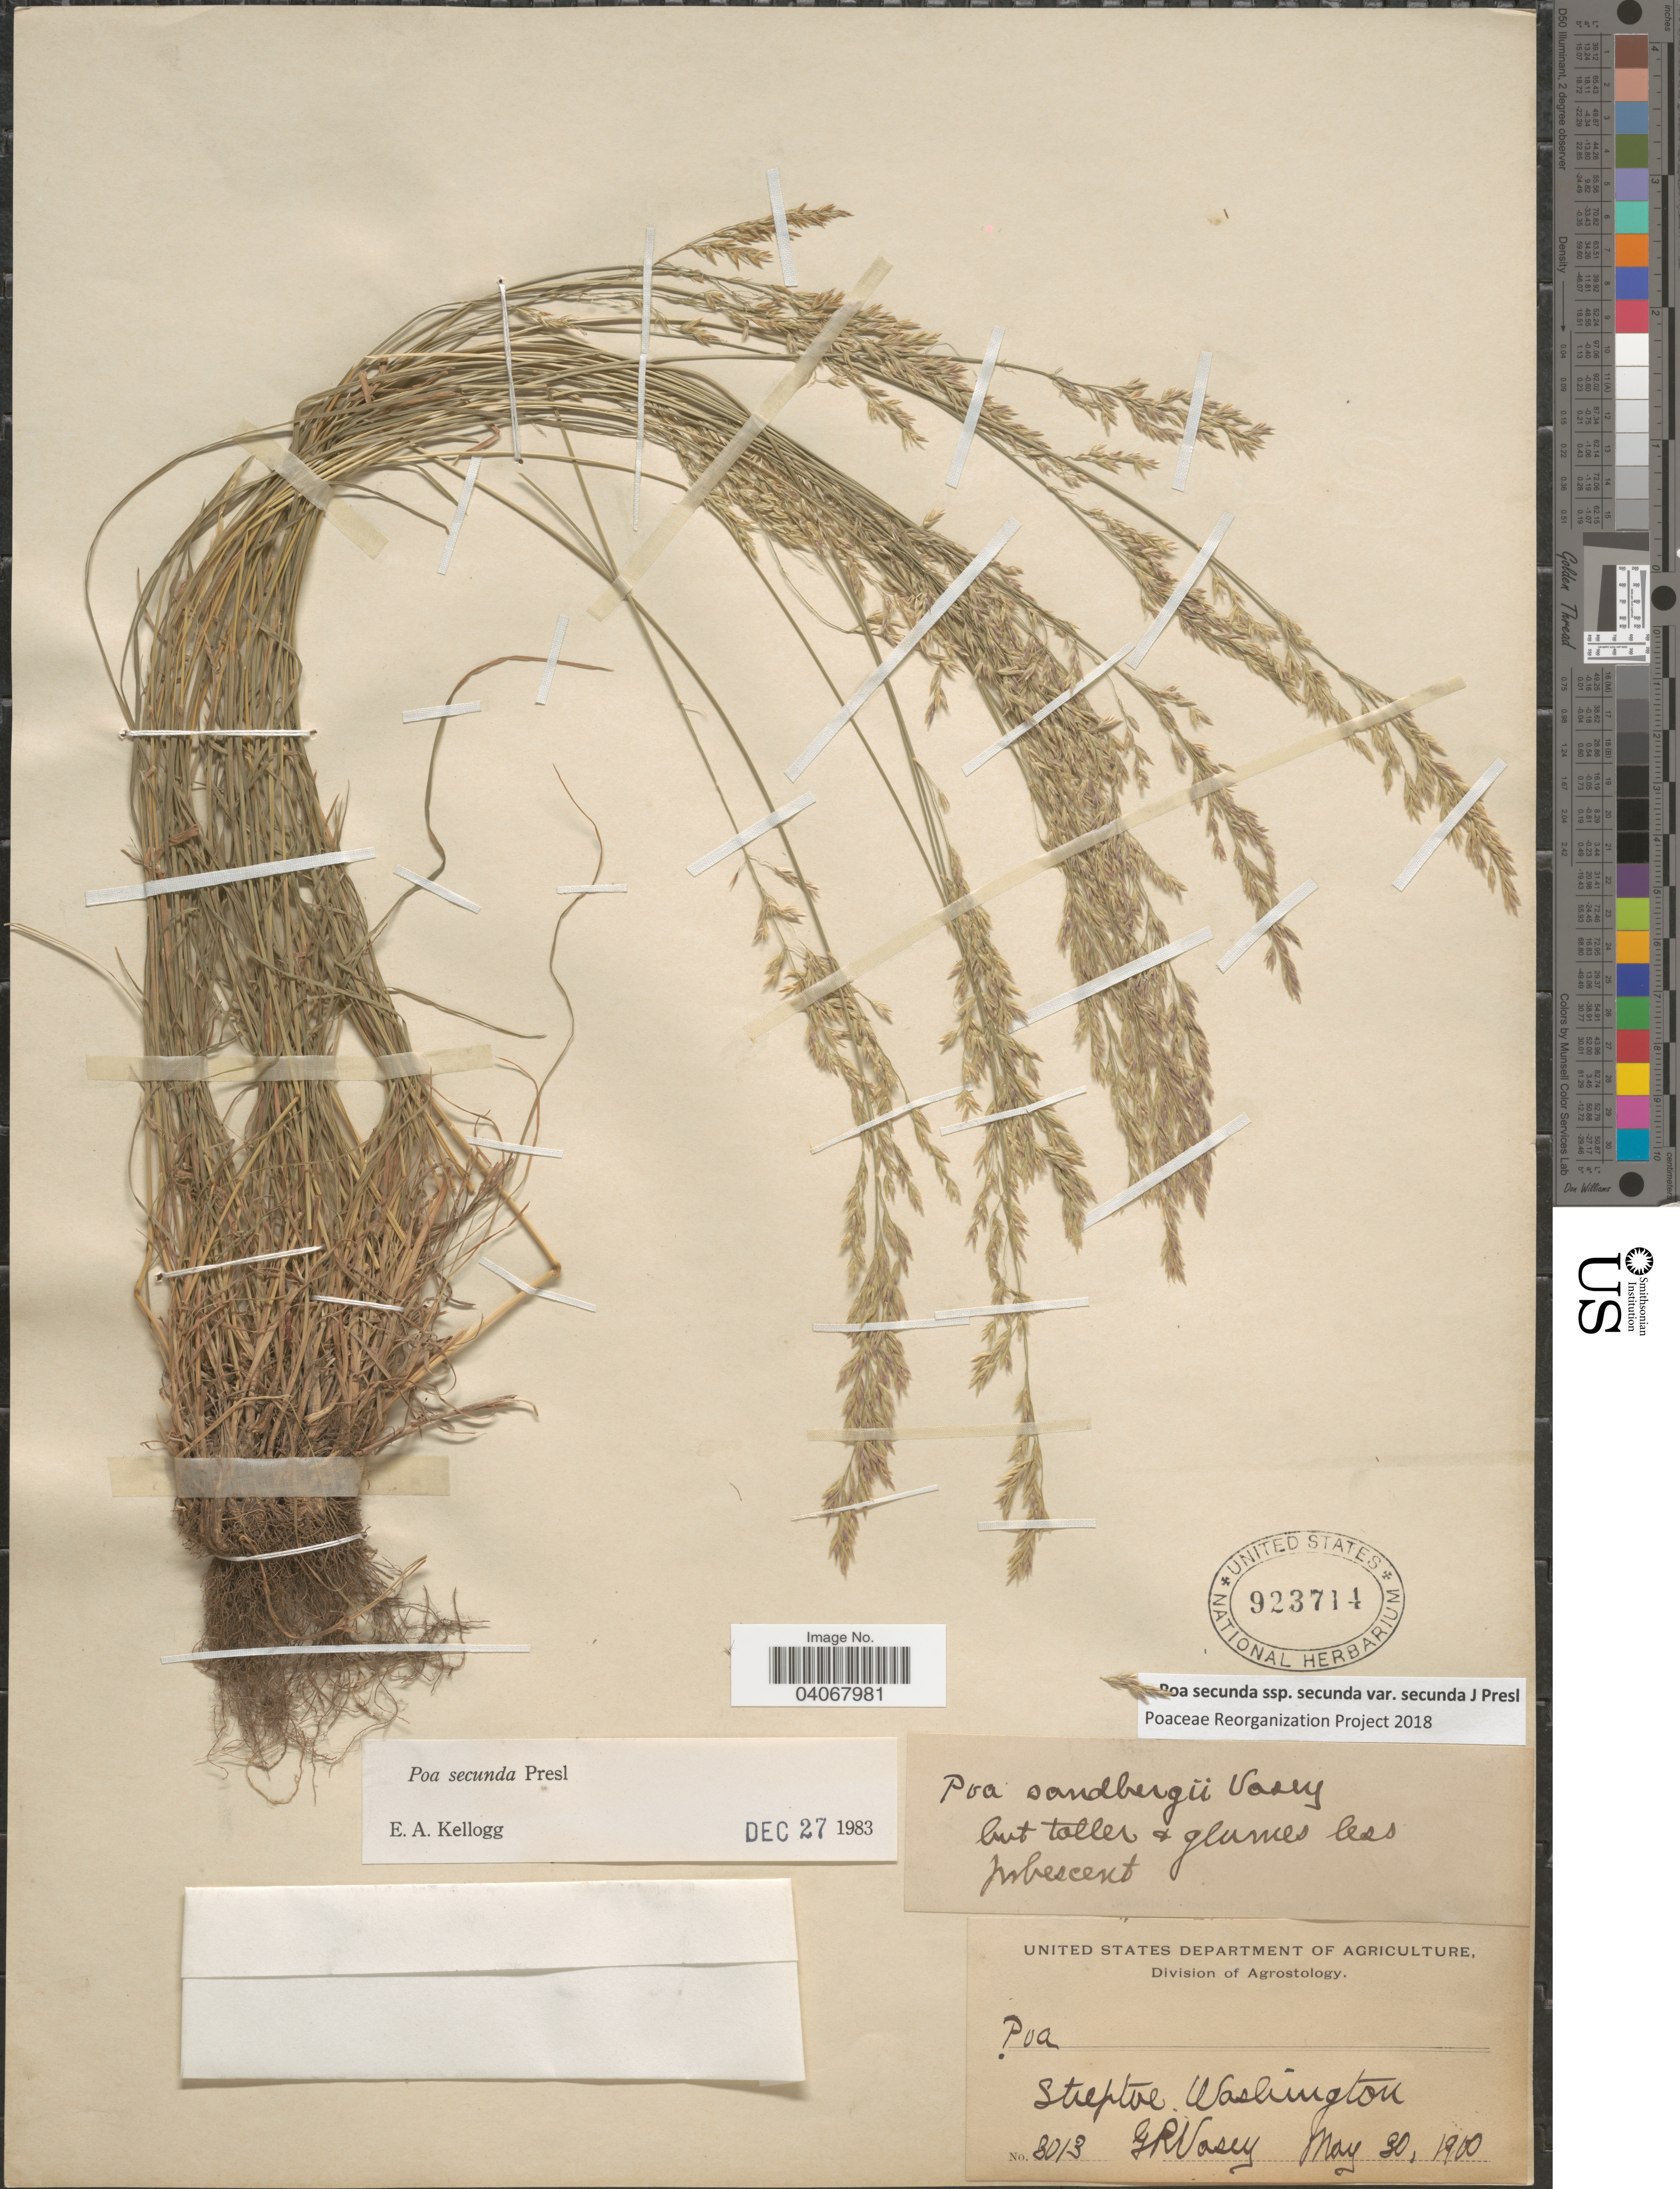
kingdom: Plantae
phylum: Tracheophyta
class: Liliopsida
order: Poales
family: Poaceae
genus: Poa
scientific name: Poa secunda subsp. secunda var. secunda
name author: J. Presl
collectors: G. R. Vasey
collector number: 3013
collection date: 1900-05-30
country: United States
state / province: Washington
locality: Steptoe.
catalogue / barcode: US 923714